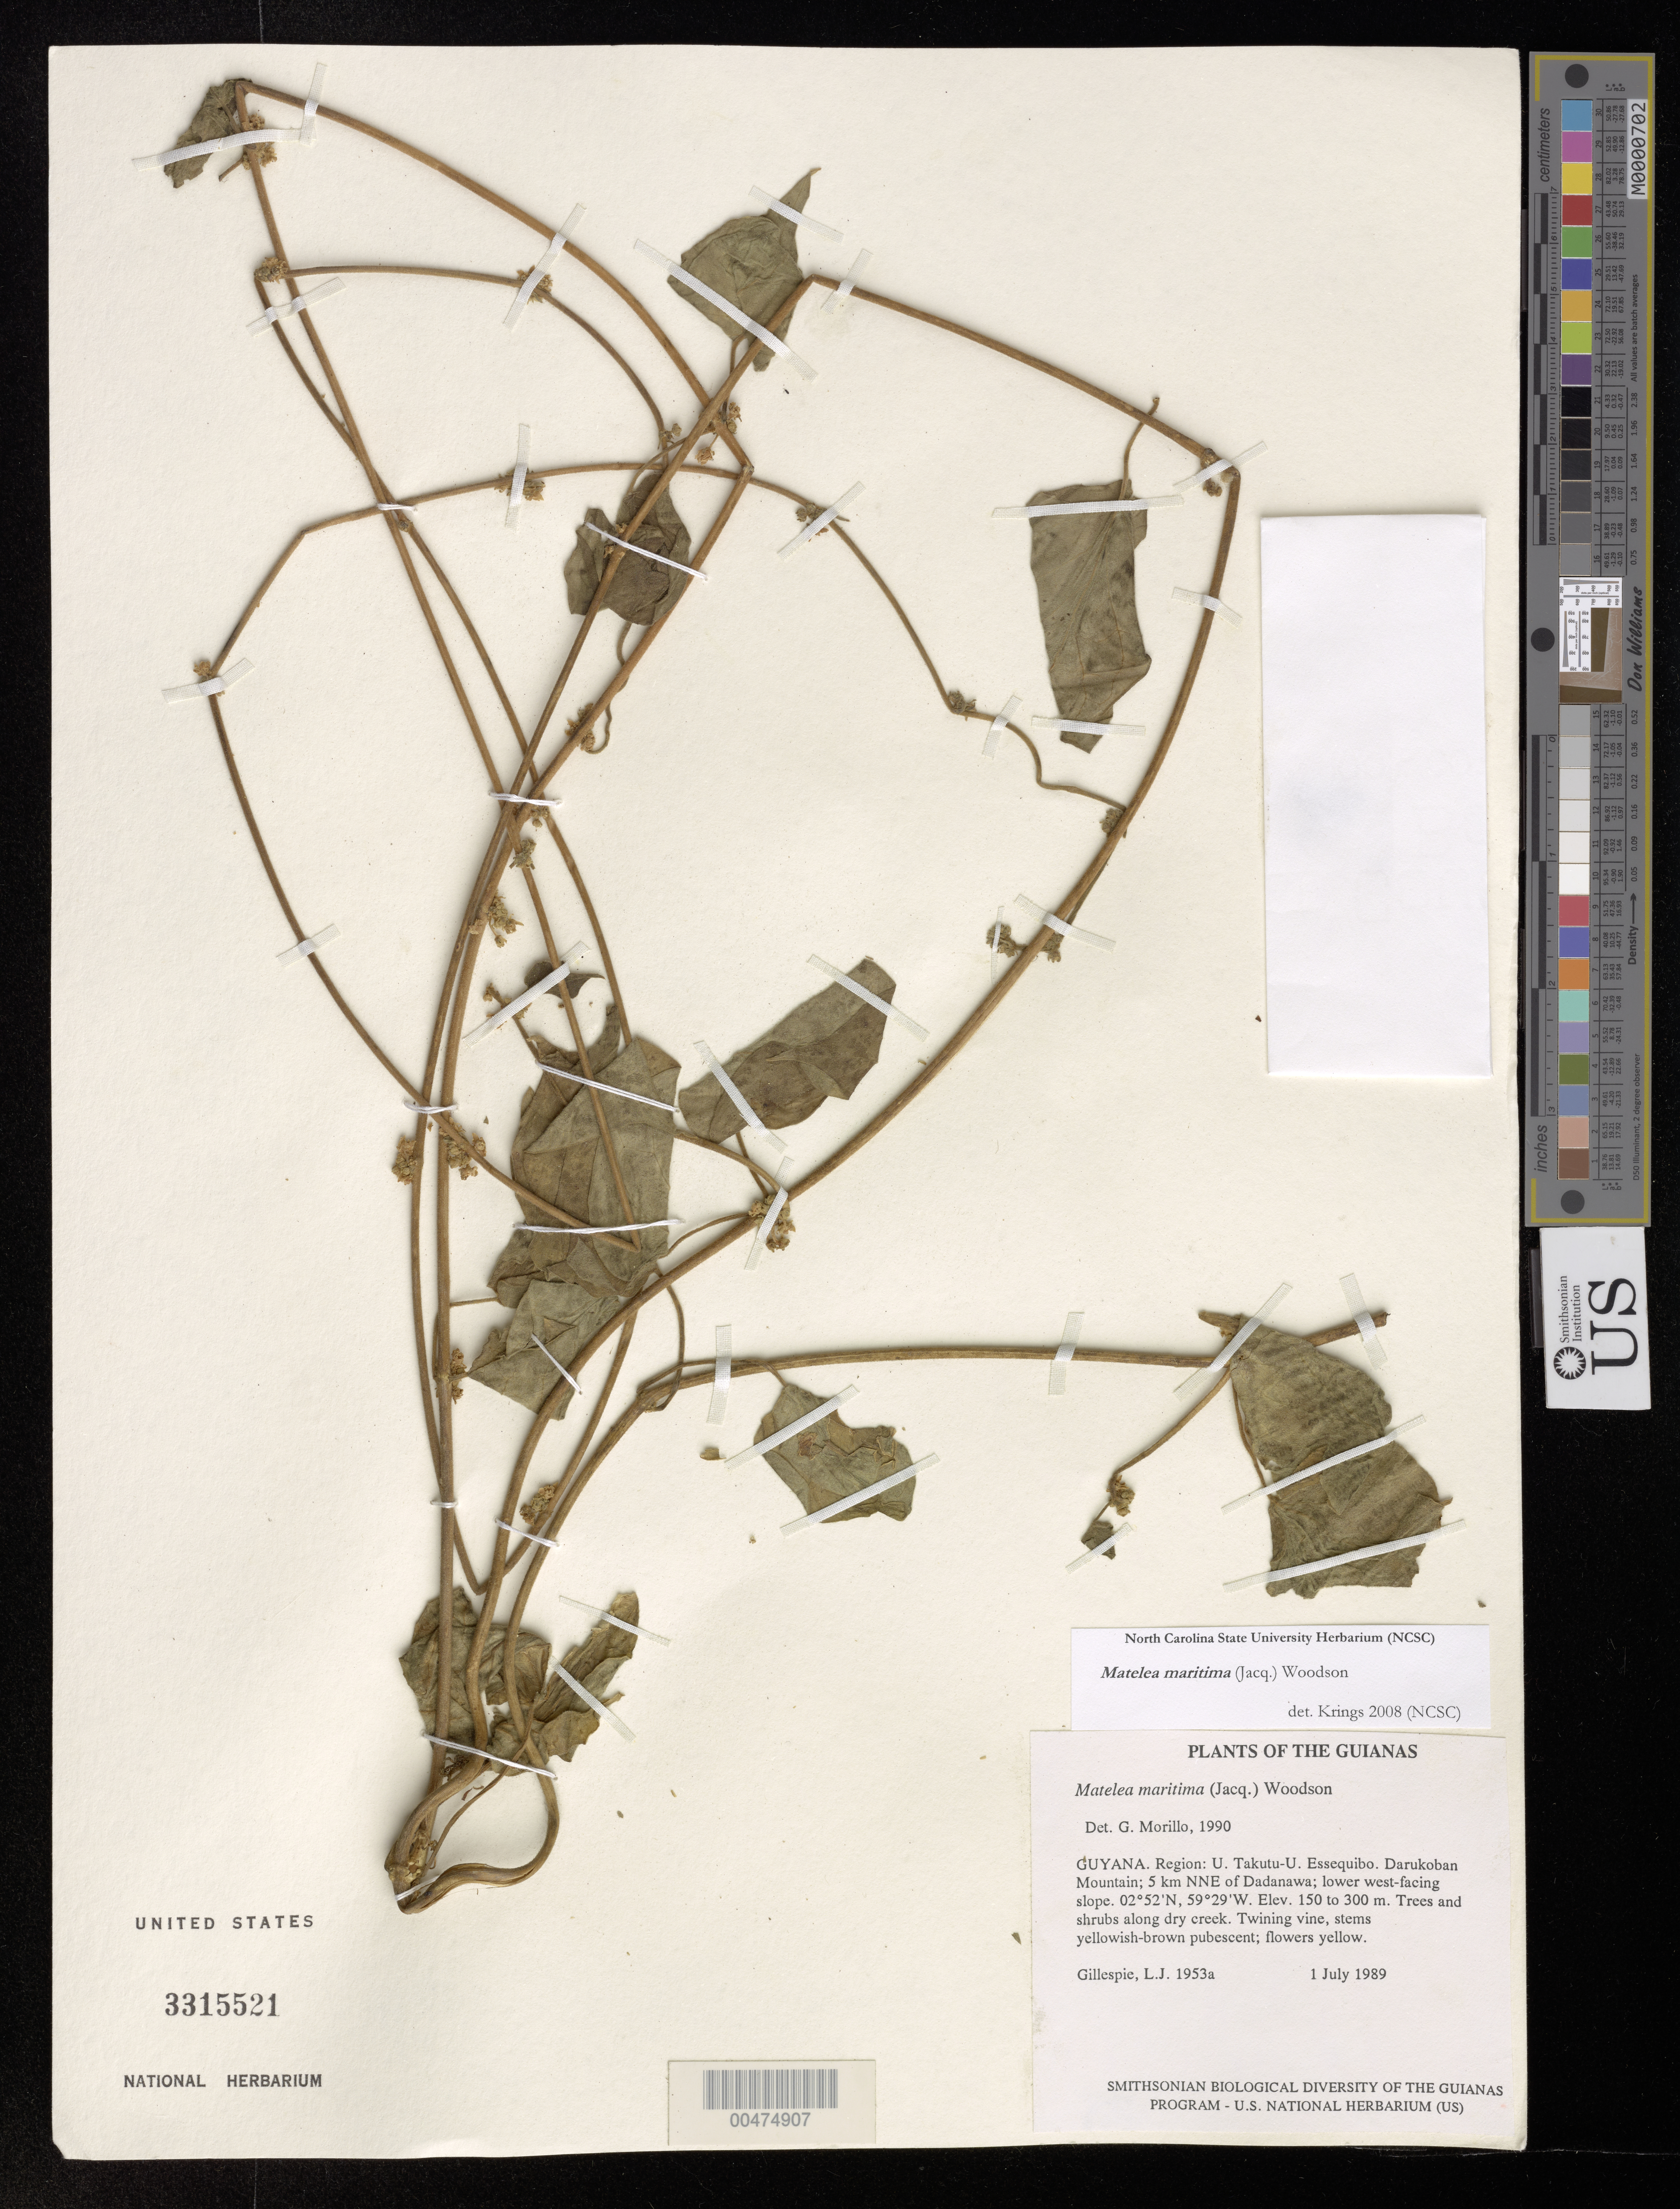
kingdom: Plantae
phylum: Tracheophyta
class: Magnoliopsida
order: Gentianales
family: Apocynaceae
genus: Matelea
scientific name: Matelea maritima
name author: (Jacq.) Woodson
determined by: Morillo, G. N.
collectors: L. J. Gillespie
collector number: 1953 a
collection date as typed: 1 July 1989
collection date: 1989-07-01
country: Guyana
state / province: U. Takutu-U. Essequibo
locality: Darukoban Mountain; 5 km NNE of Dadanawa; lower west-facing slope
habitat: Trees and shrubs along dry creek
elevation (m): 150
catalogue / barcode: US 3315521